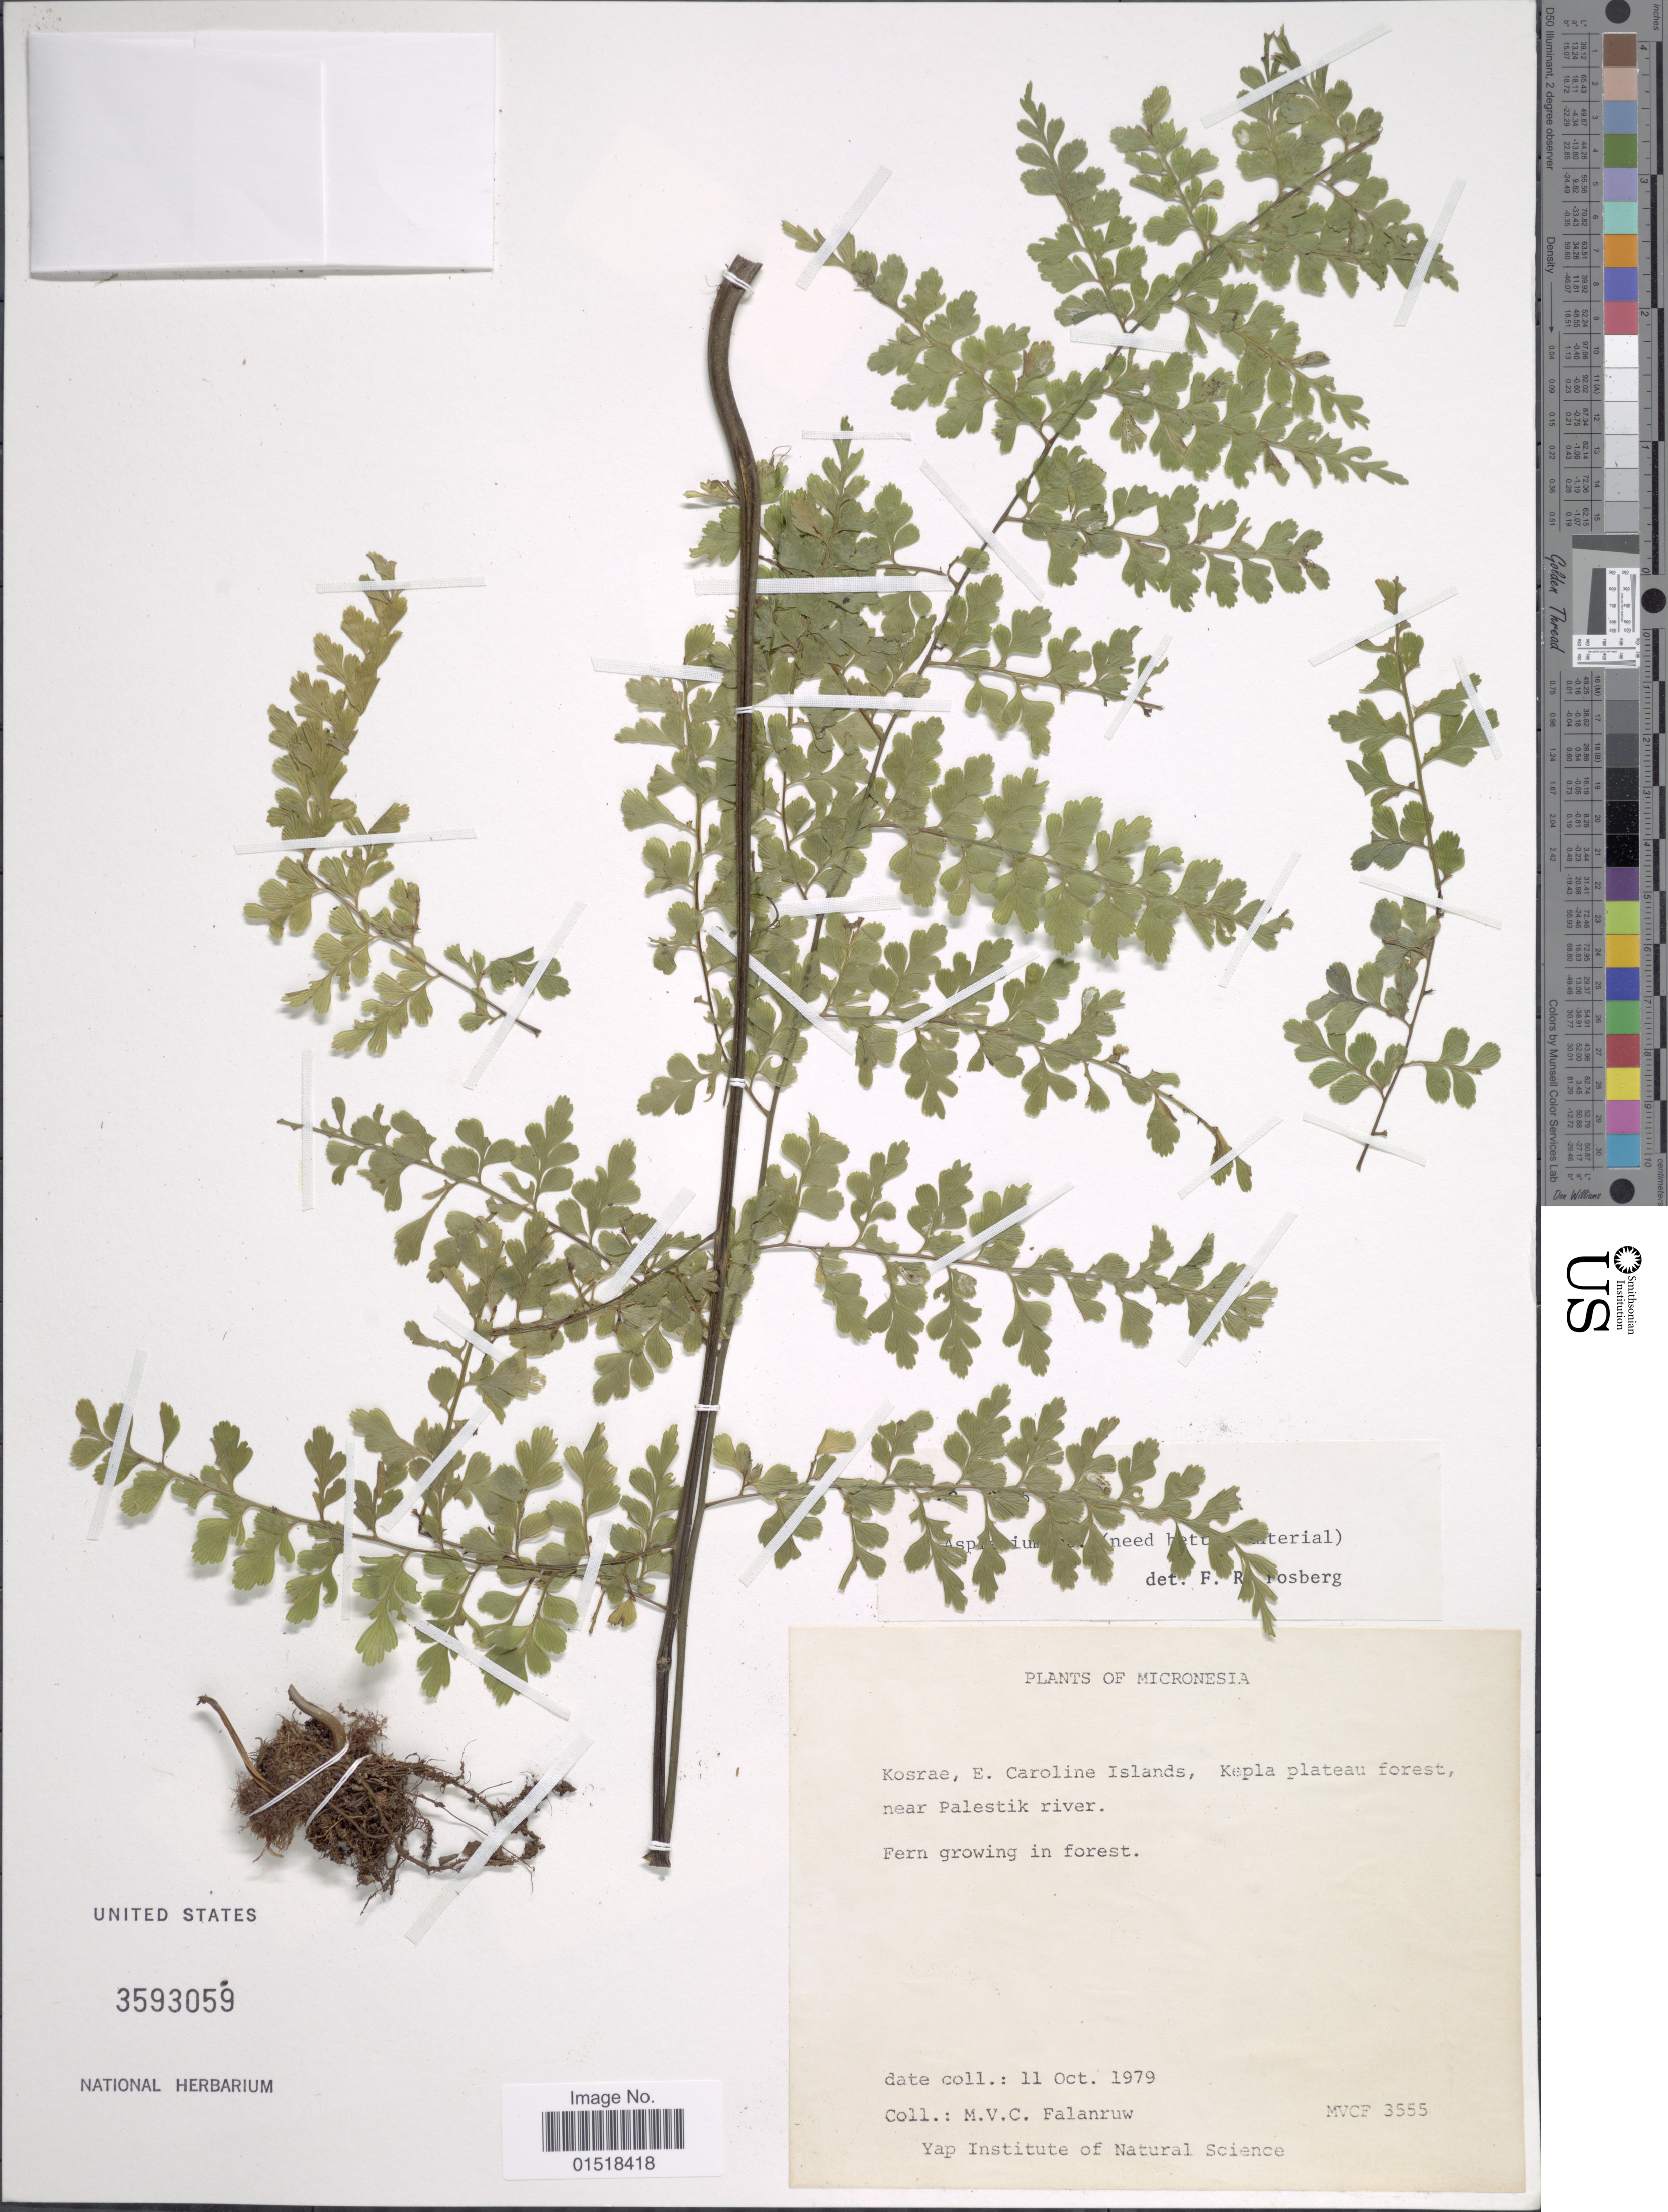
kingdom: Plantae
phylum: Tracheophyta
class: Polypodiopsida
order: Polypodiales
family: Aspleniaceae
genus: Asplenium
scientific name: Asplenium sp.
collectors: M. V. Falanruw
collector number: MVCF 3555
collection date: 1979-10-11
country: Micronesia, Federated States of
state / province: Kosrae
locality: Kosrae, E. Caroline Islands, Kepla plateau forest, near Palestik river.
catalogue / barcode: US 3593059